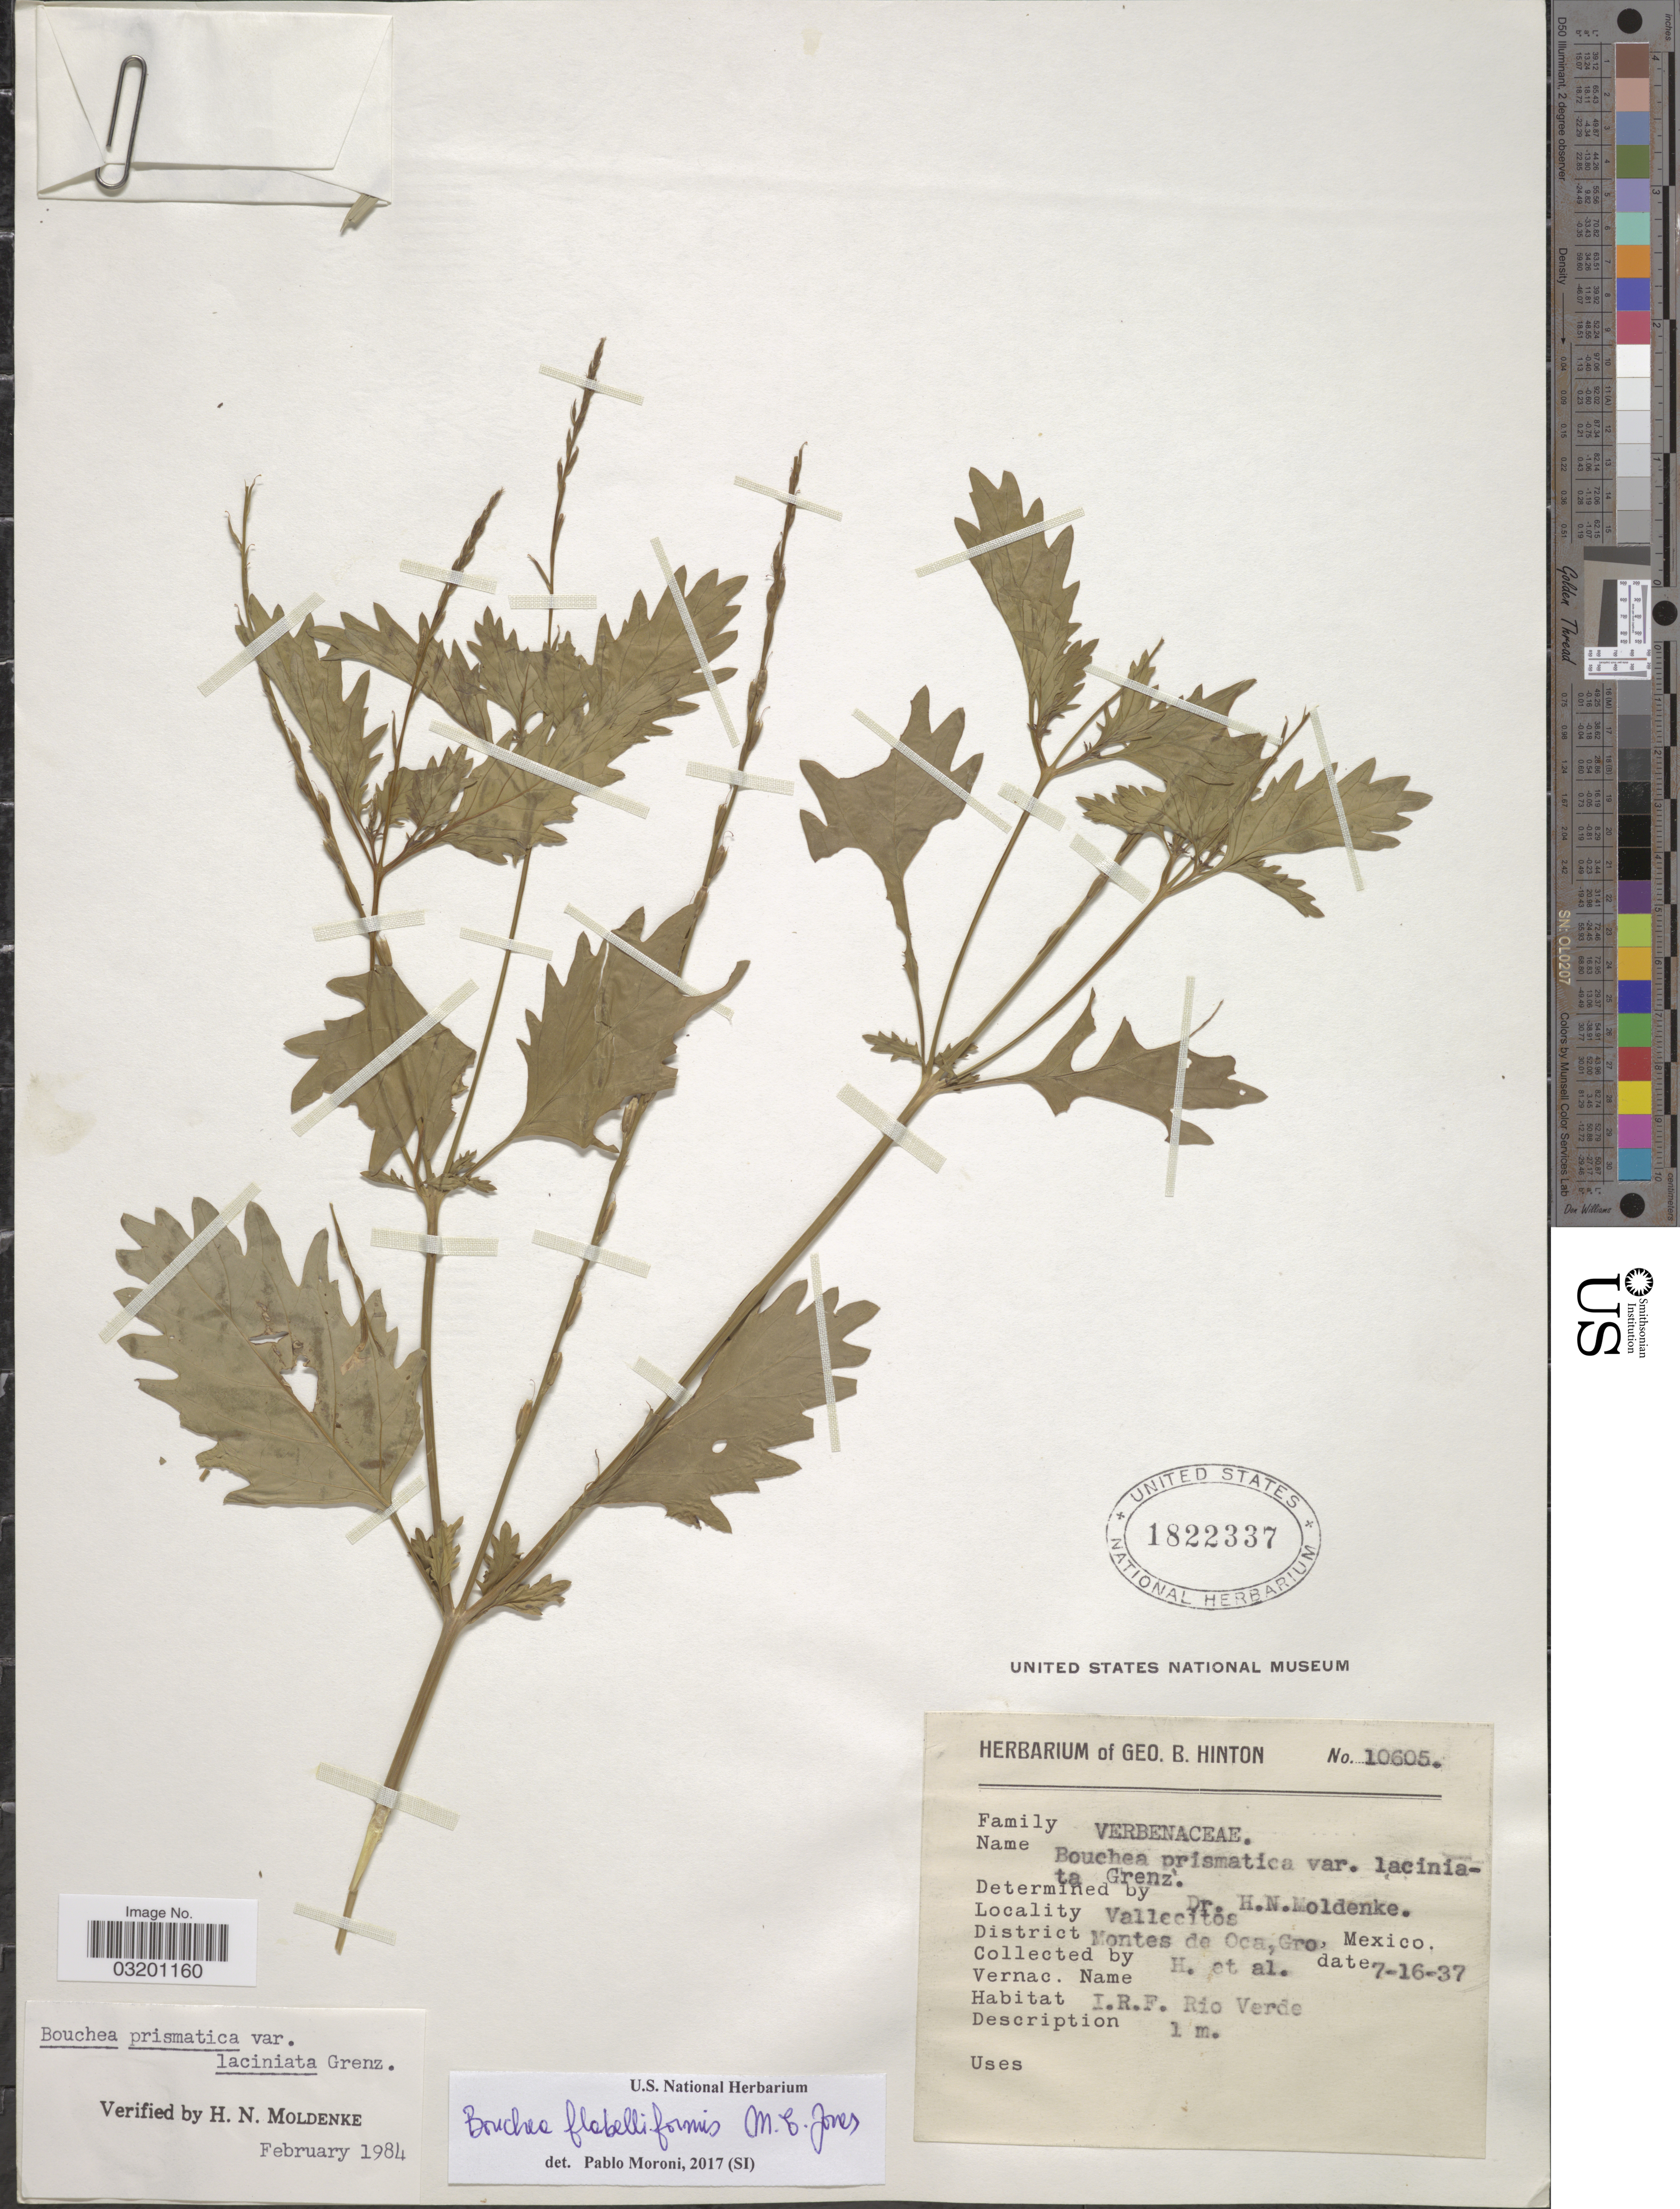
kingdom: Plantae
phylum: Tracheophyta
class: Magnoliopsida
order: Lamiales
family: Verbenaceae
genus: Bouchea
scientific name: Bouchea flabelliformis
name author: M.E. Jones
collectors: G. B. Hinton & et al.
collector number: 10605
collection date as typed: Transcribed d/m/y: 16/7/37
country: Mexico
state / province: Guerrero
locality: Vallecitos. District Montes de Oca, Gro. I.R.F. Rio Verde.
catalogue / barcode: US 1822337